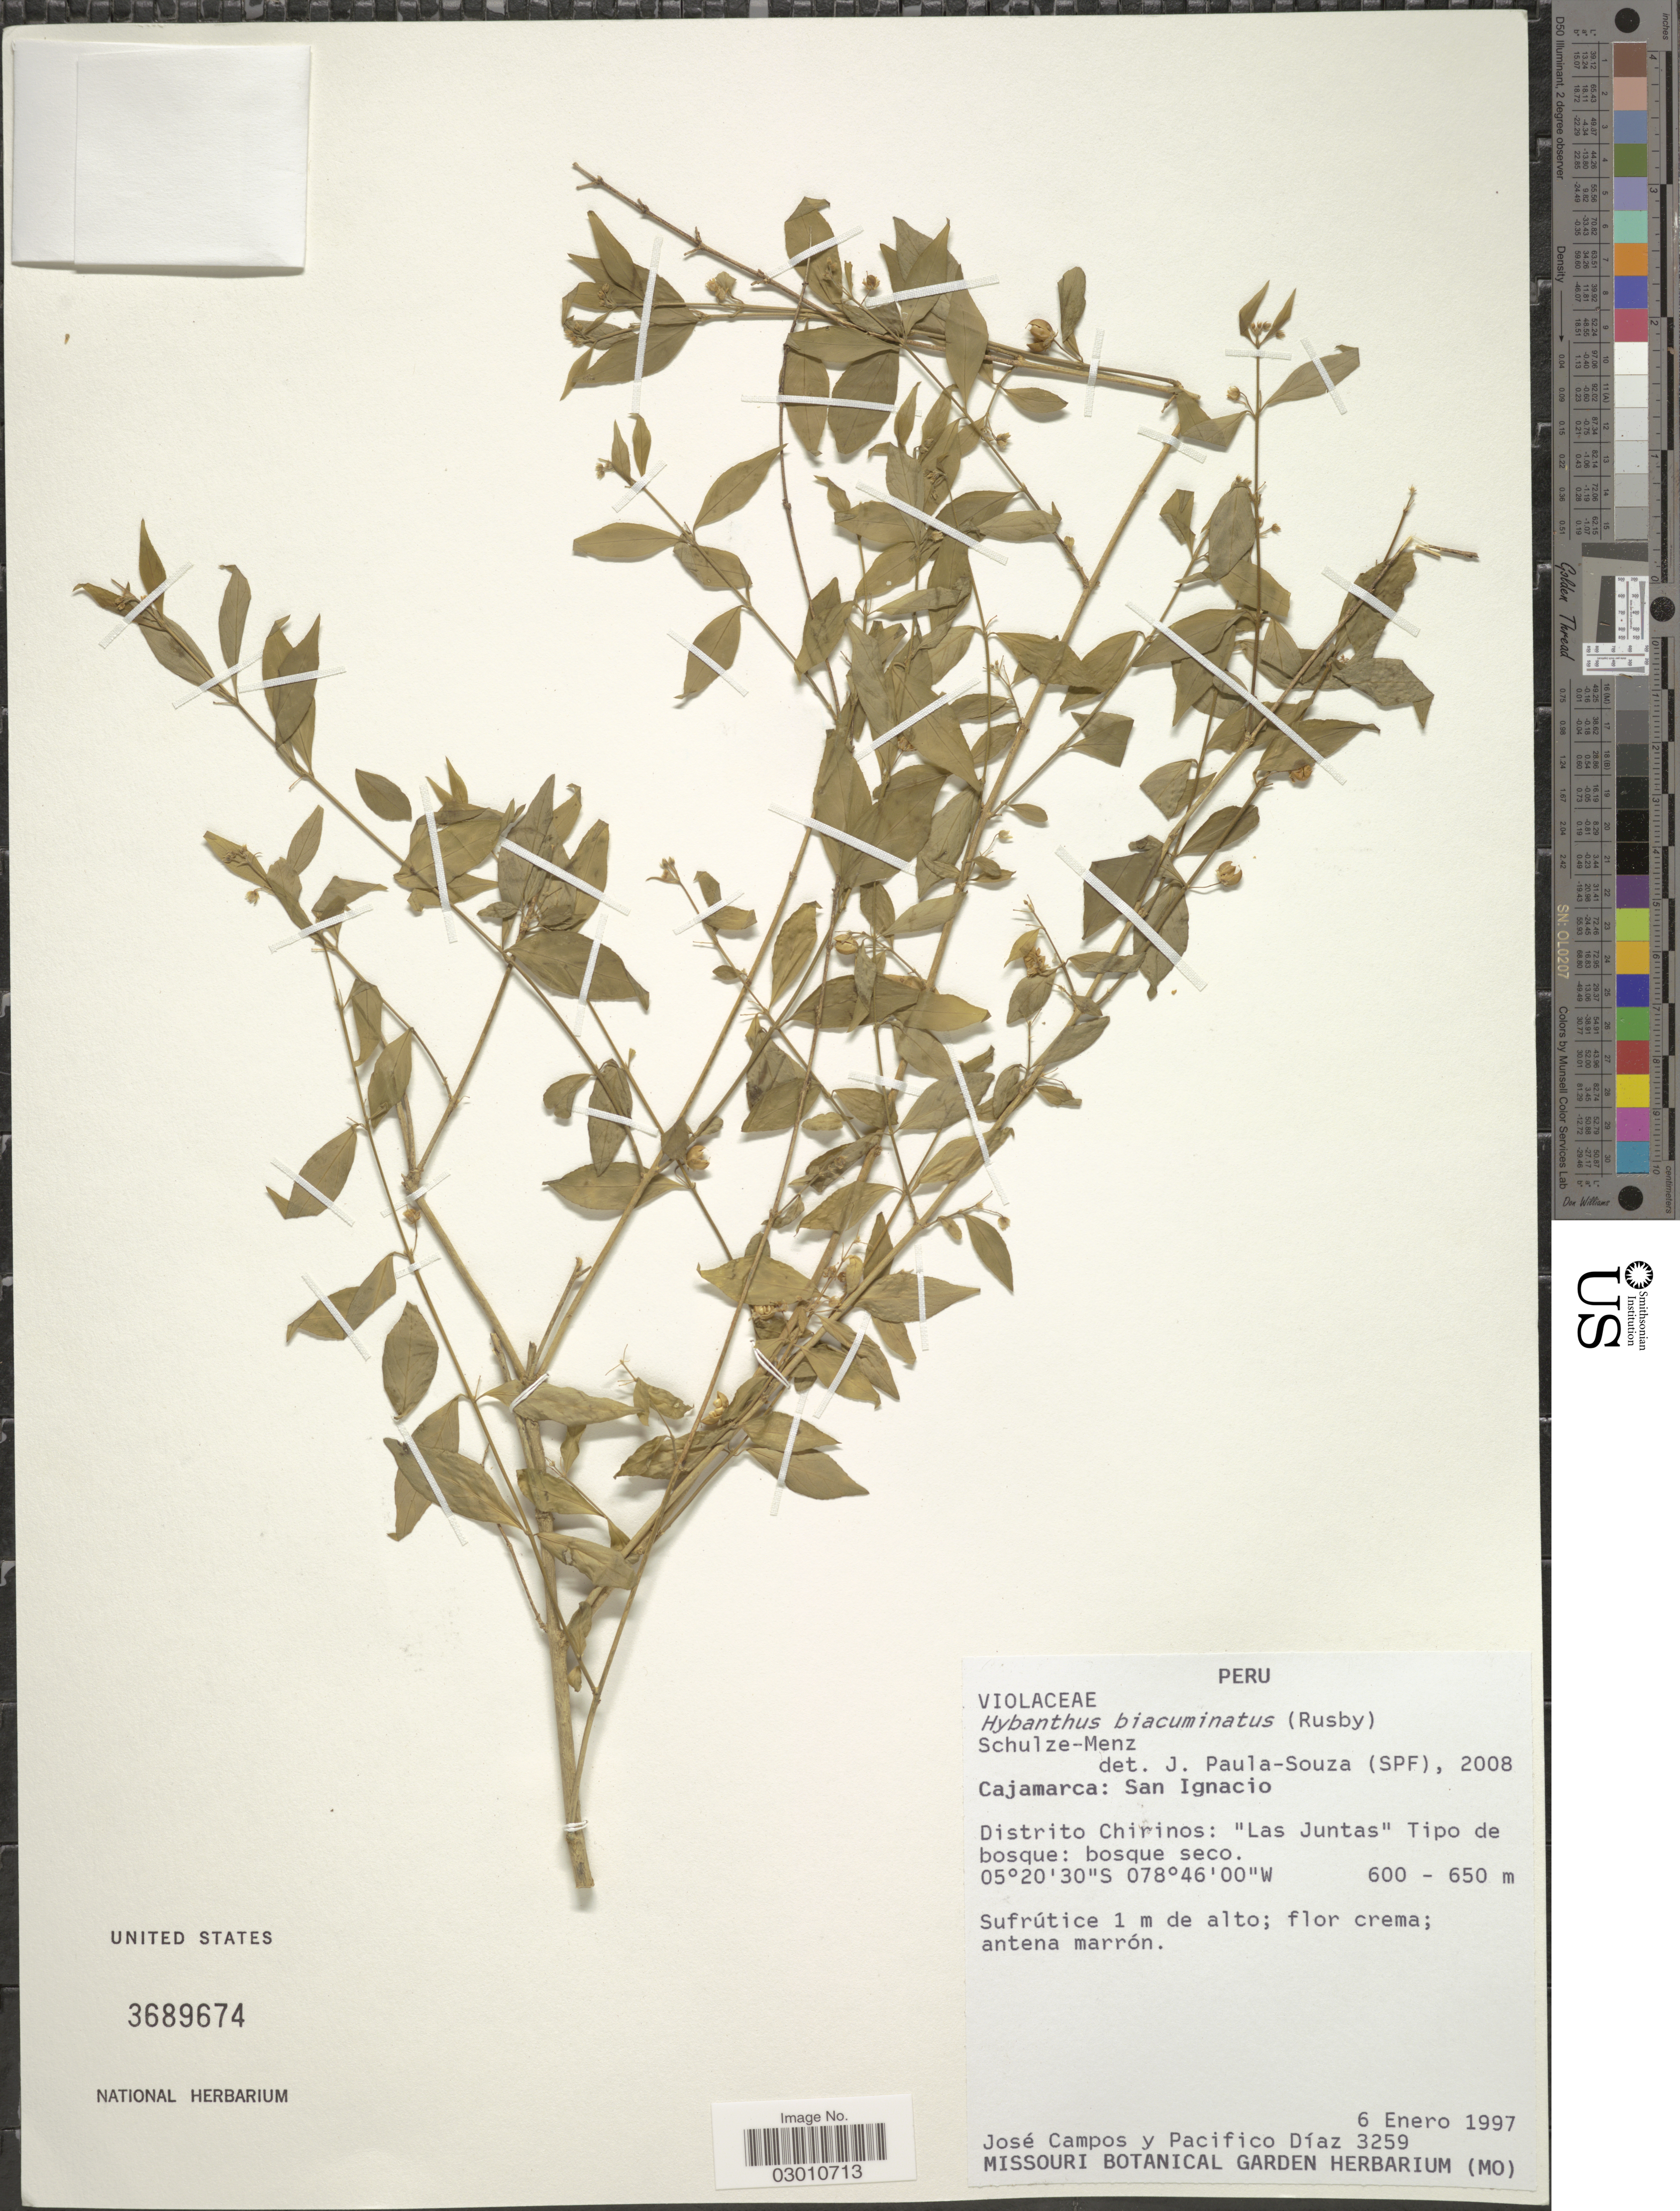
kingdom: Plantae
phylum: Tracheophyta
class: Magnoliopsida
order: Malpighiales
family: Violaceae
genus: Pombalia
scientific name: Pombalia sprucei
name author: (Eichler) Paula-Souza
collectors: J. Campos & P. Díaz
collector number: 3259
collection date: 1997-01-06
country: Peru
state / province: Cajamarca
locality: San Ignacio. Distrito Chirinos: "Las Juntas" Tipo de bosque: bosque seco.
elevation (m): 600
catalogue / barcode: US 3689674